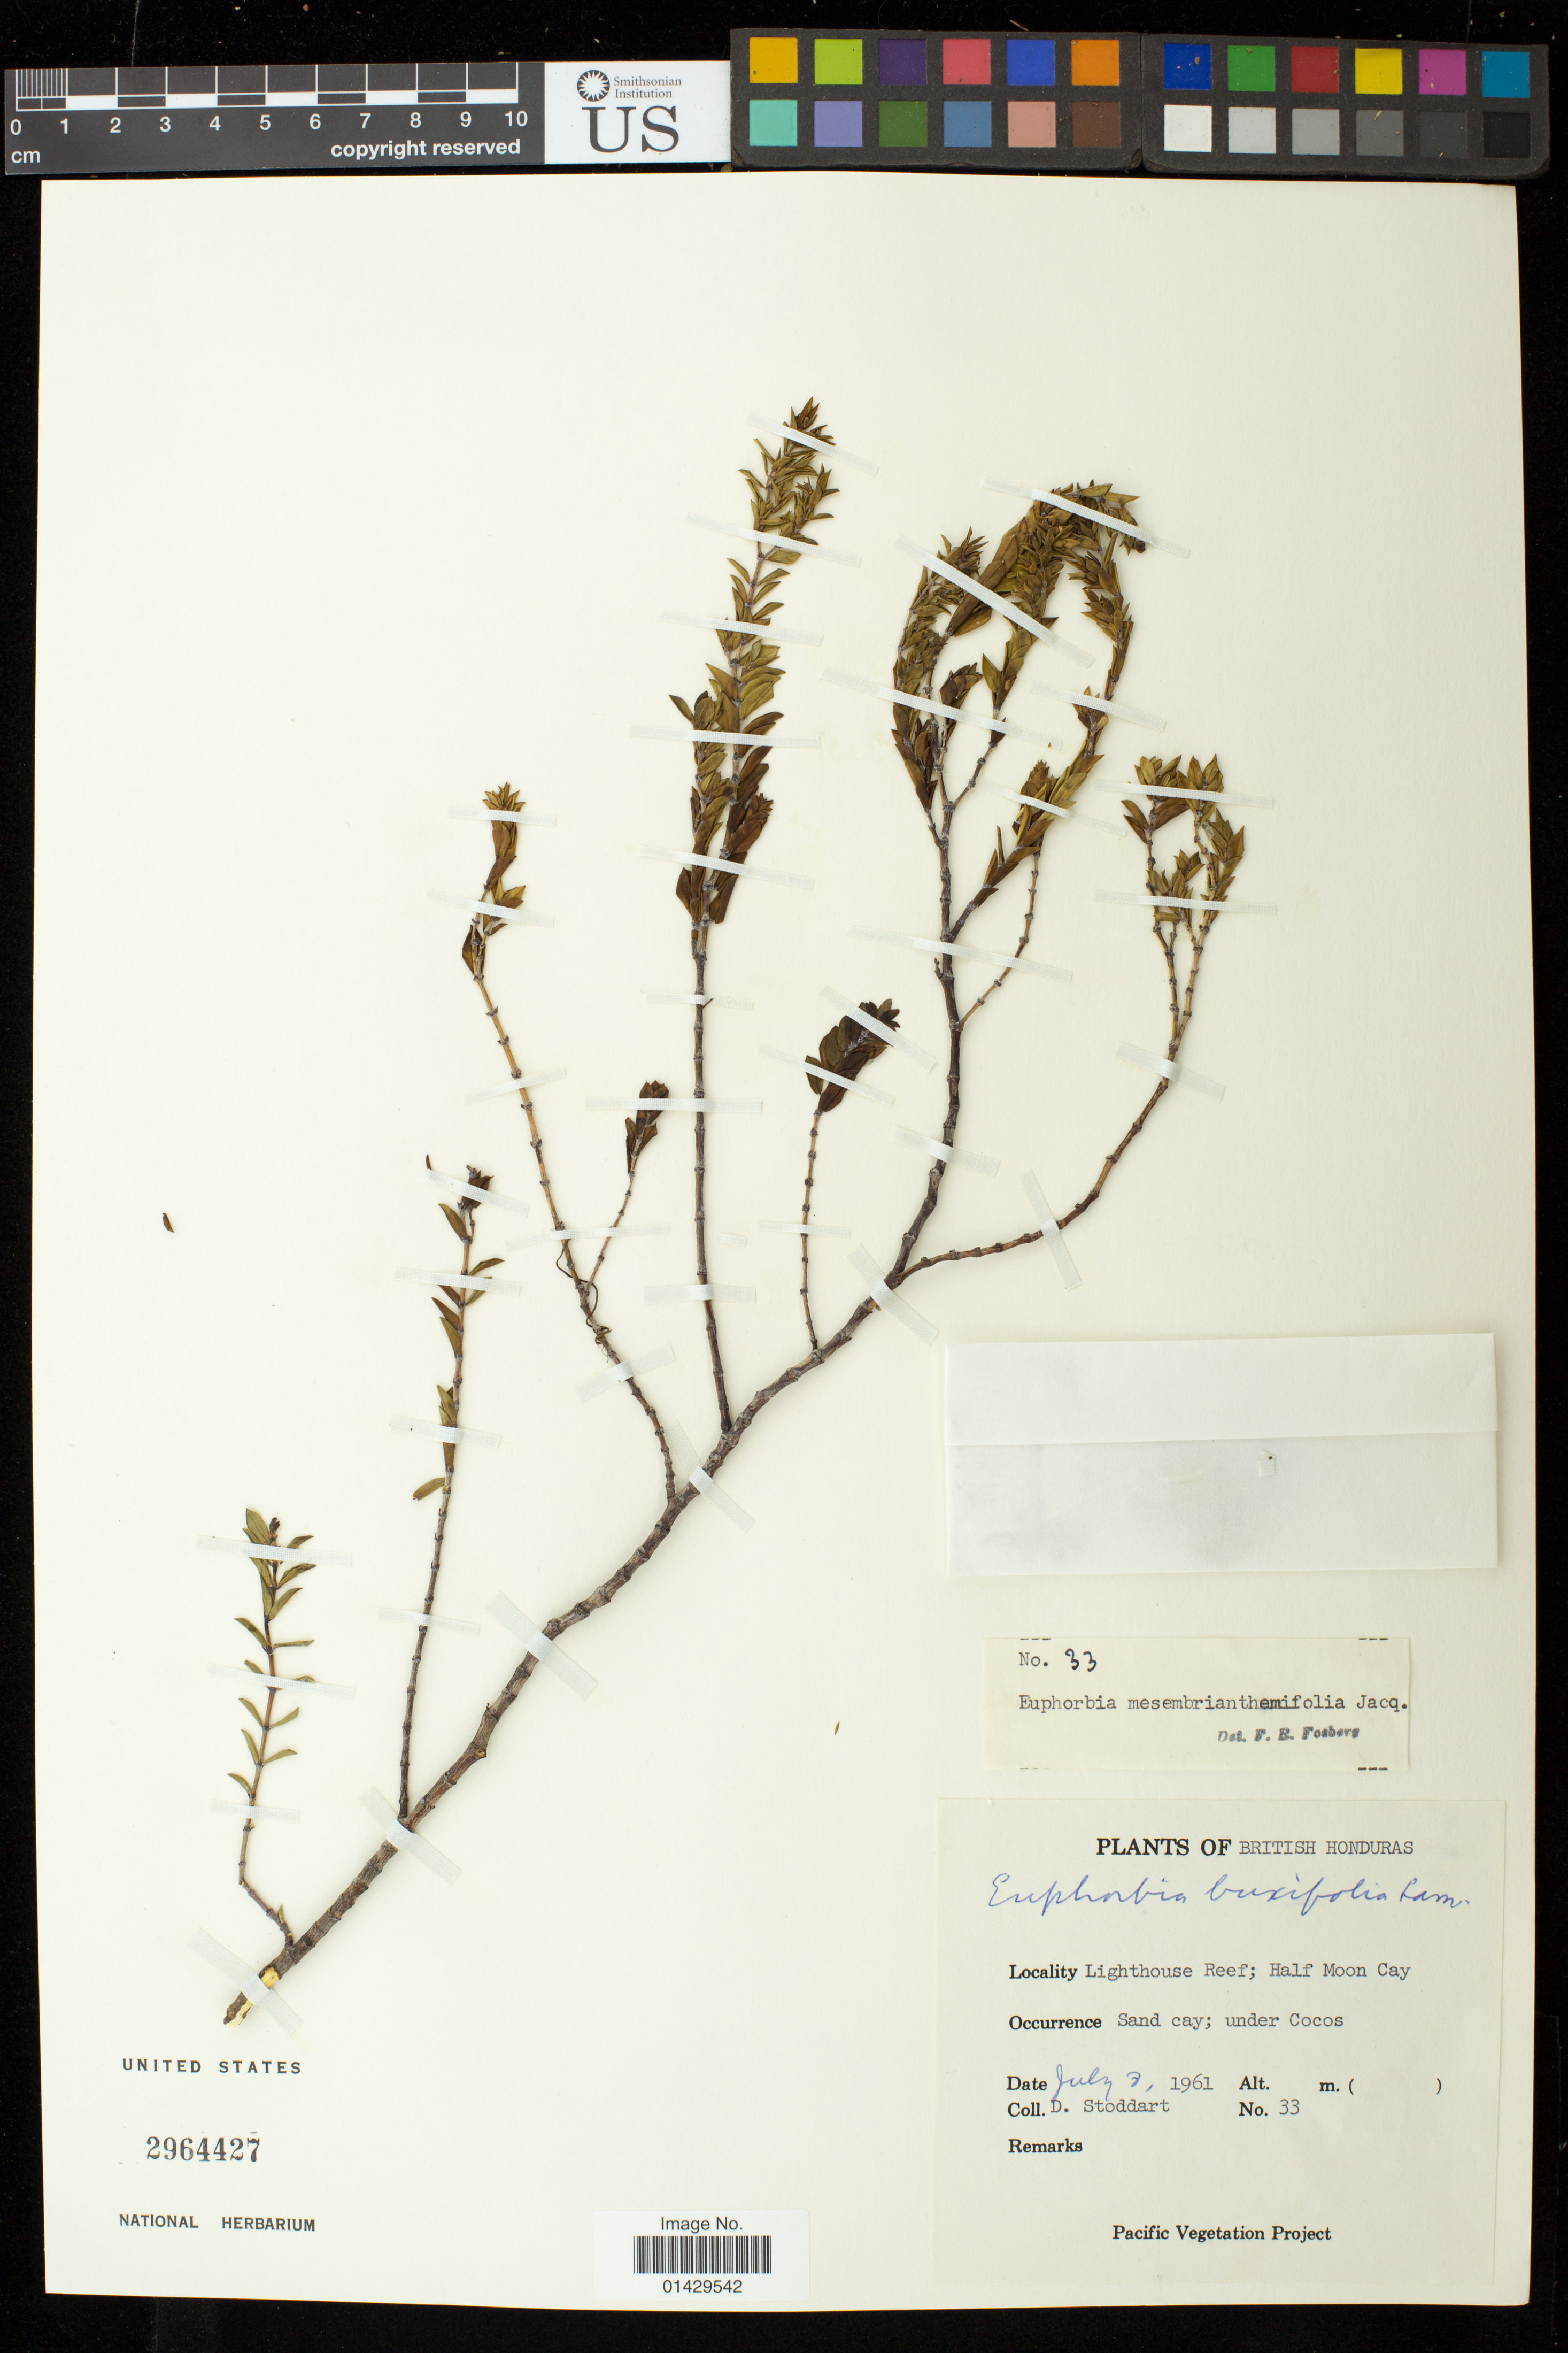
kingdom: Plantae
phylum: Tracheophyta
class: Magnoliopsida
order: Malpighiales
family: Euphorbiaceae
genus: Euphorbia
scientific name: Euphorbia mesembryanthemifolia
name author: Jacq.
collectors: D. Stoddart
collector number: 33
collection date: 1961-07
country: Belize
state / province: Belize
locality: Lighthouse Reef; Half Moon Cay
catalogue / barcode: US 2964427